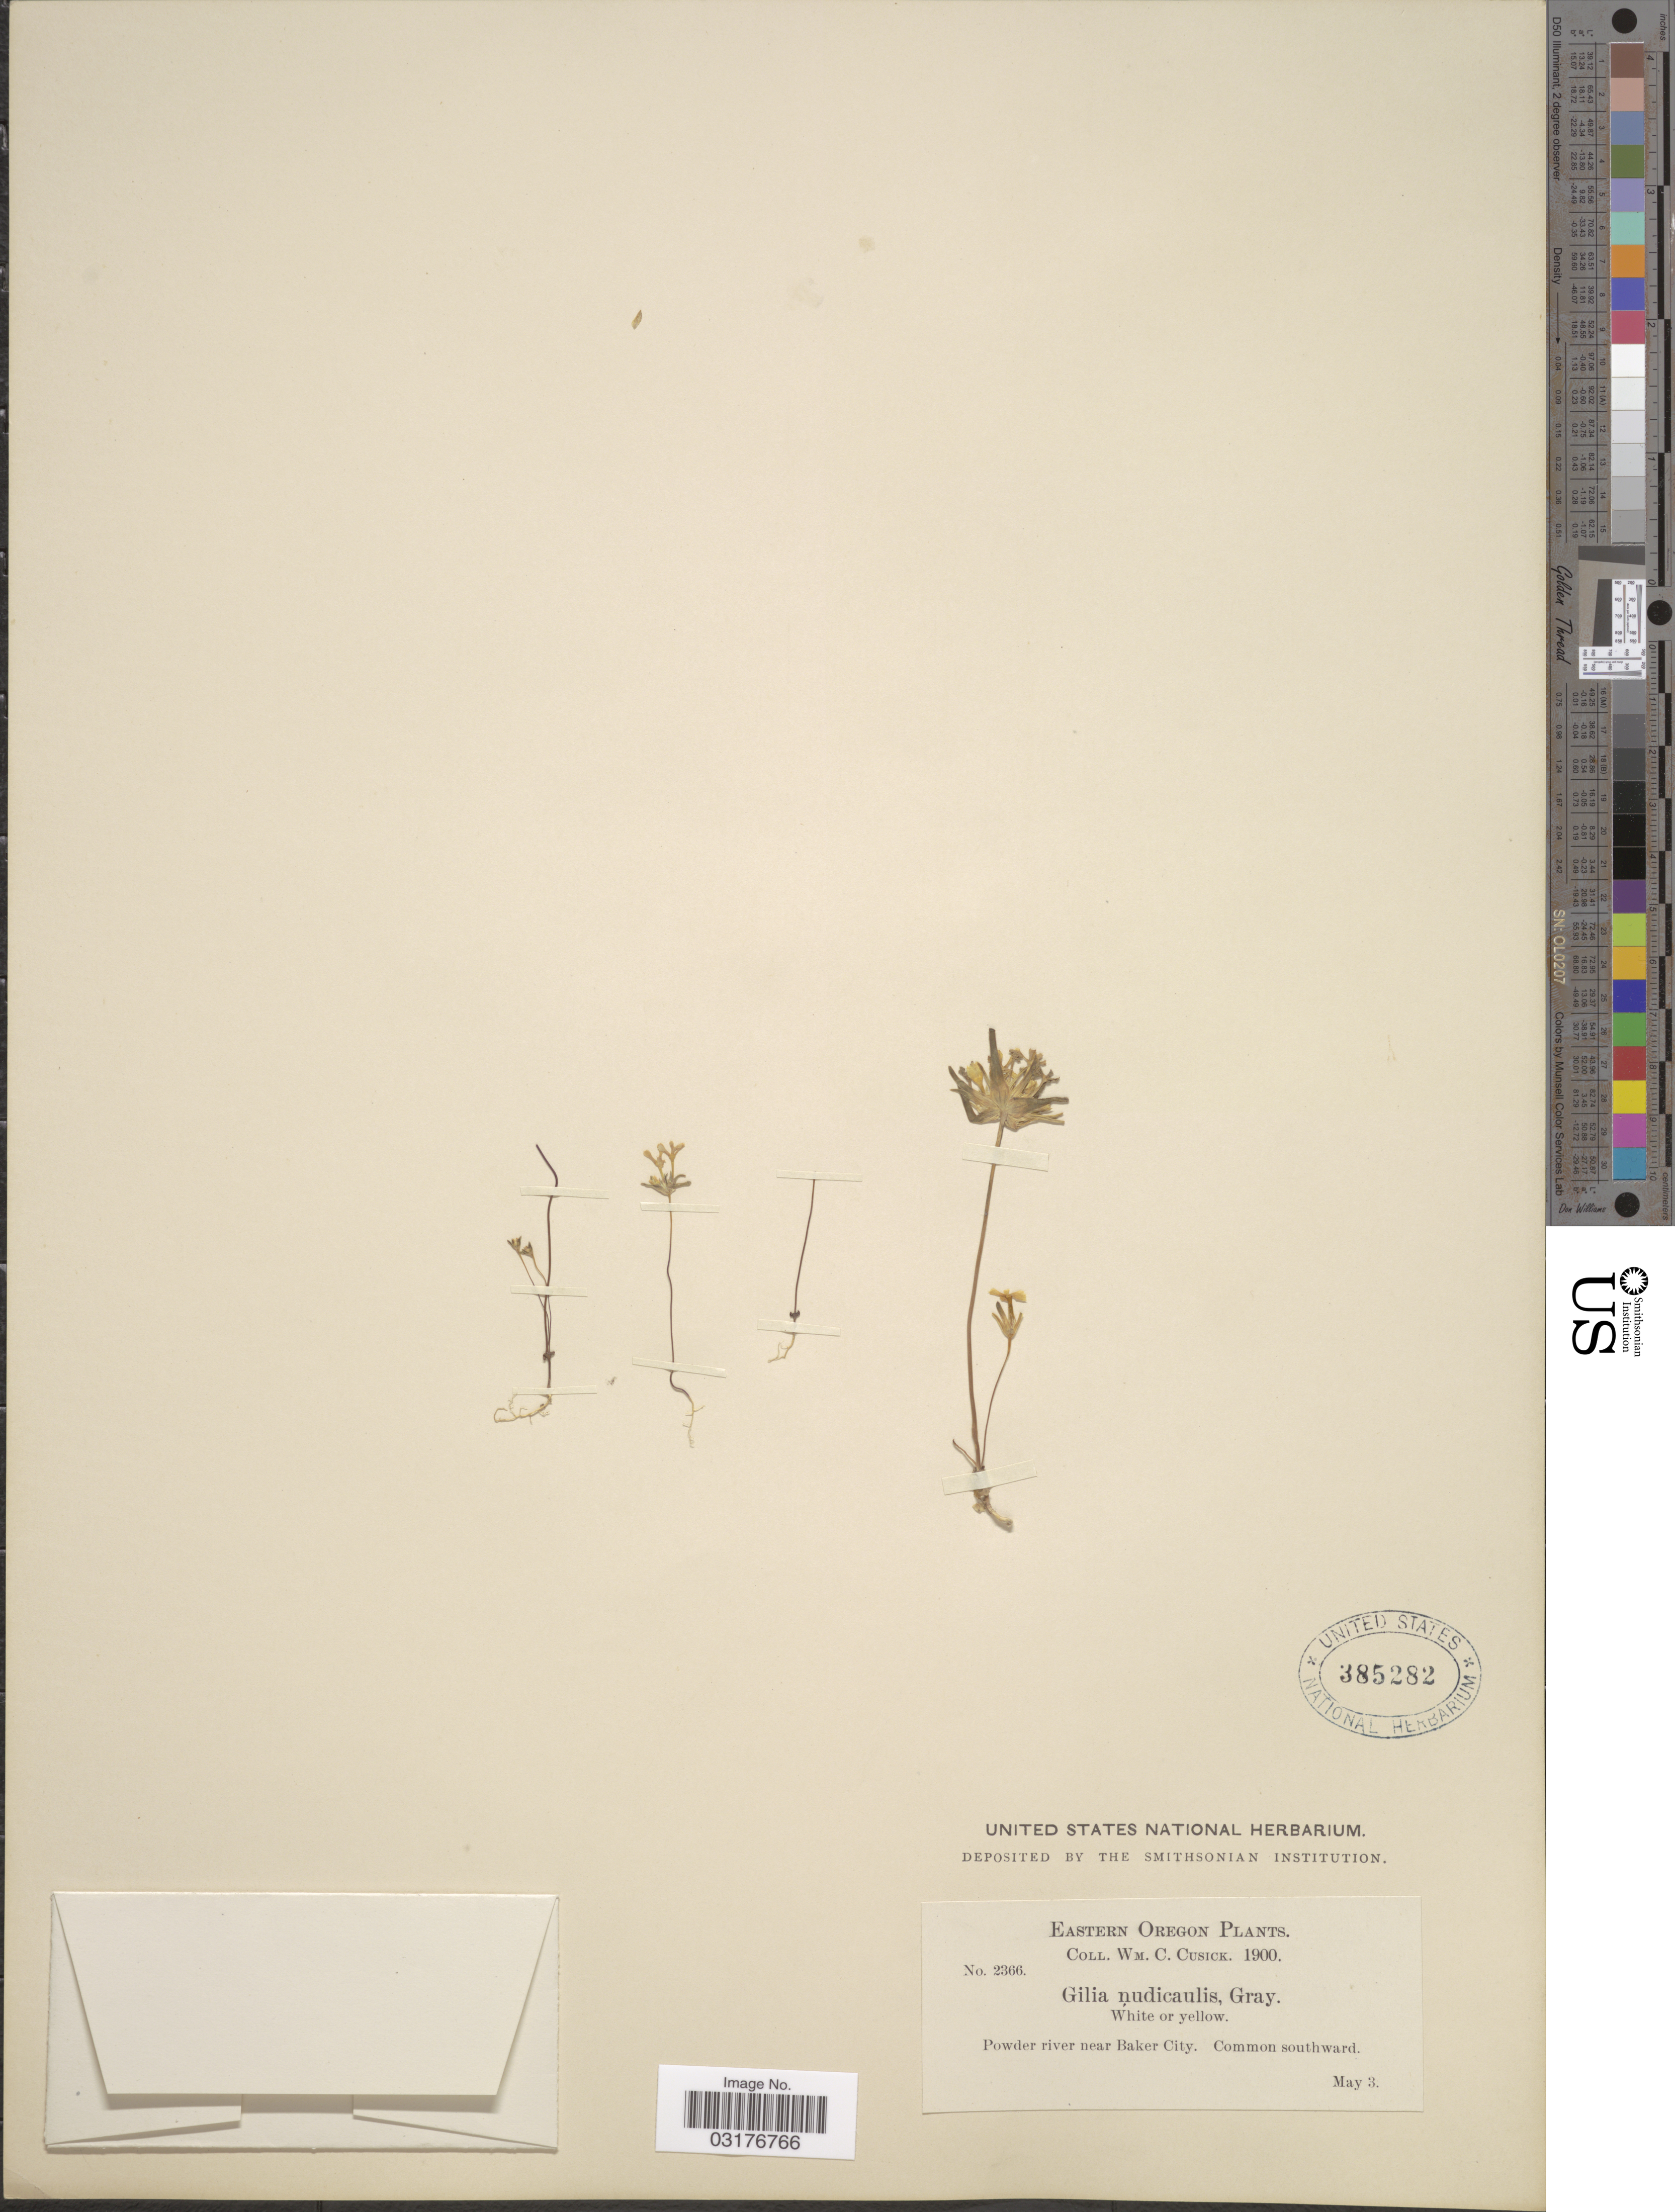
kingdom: Plantae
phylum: Tracheophyta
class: Magnoliopsida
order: Ericales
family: Polemoniaceae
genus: Gymnosteris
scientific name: Gymnosteris nudicaulis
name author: (Hook. & Arn.) Greene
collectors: W. C. Cusick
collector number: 2366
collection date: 1900-05-03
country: United States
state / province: Oregon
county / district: Baker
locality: Eastern Oregon. Powder river near Baker City.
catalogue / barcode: US 385282